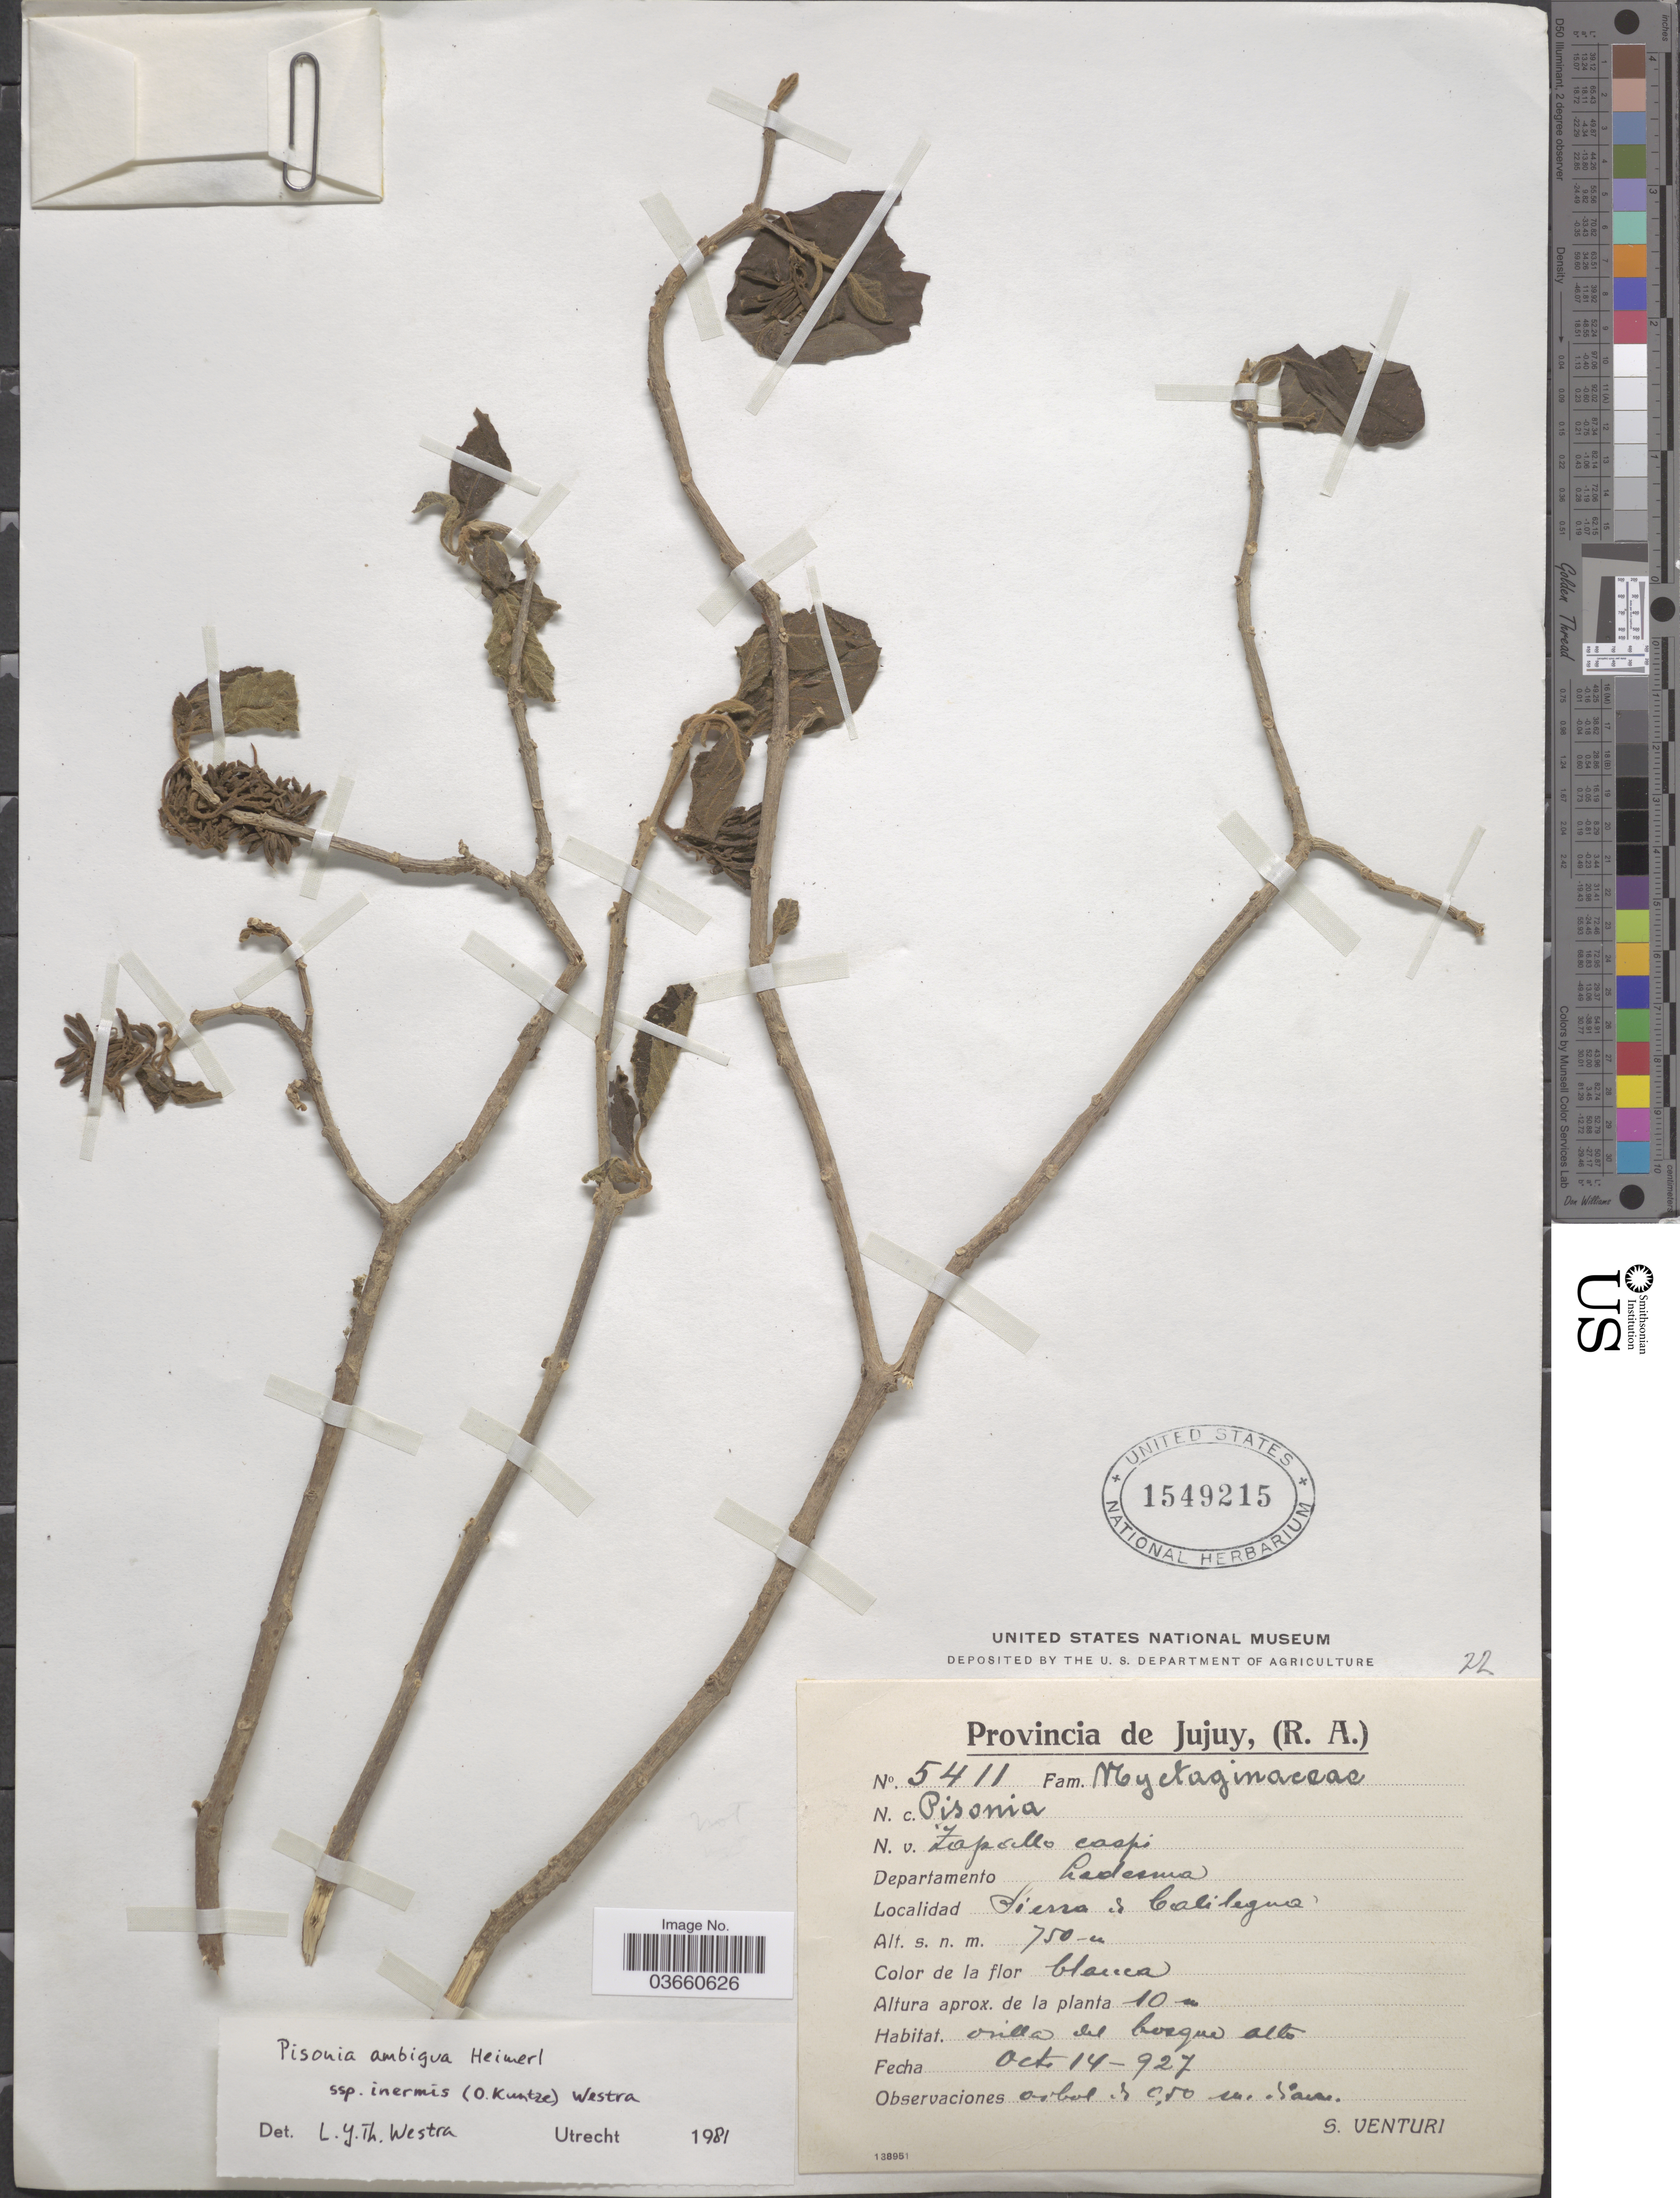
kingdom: Plantae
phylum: Tracheophyta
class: Magnoliopsida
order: Caryophyllales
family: Nyctaginaceae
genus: Pisonia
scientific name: Pisonia ambigua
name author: Heimerl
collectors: S. Venturi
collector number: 5411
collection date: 1927-10-14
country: Argentina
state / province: Jujuy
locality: Departamento Ledesma. Sierra de Calilegua.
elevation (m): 750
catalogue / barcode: US 1549215